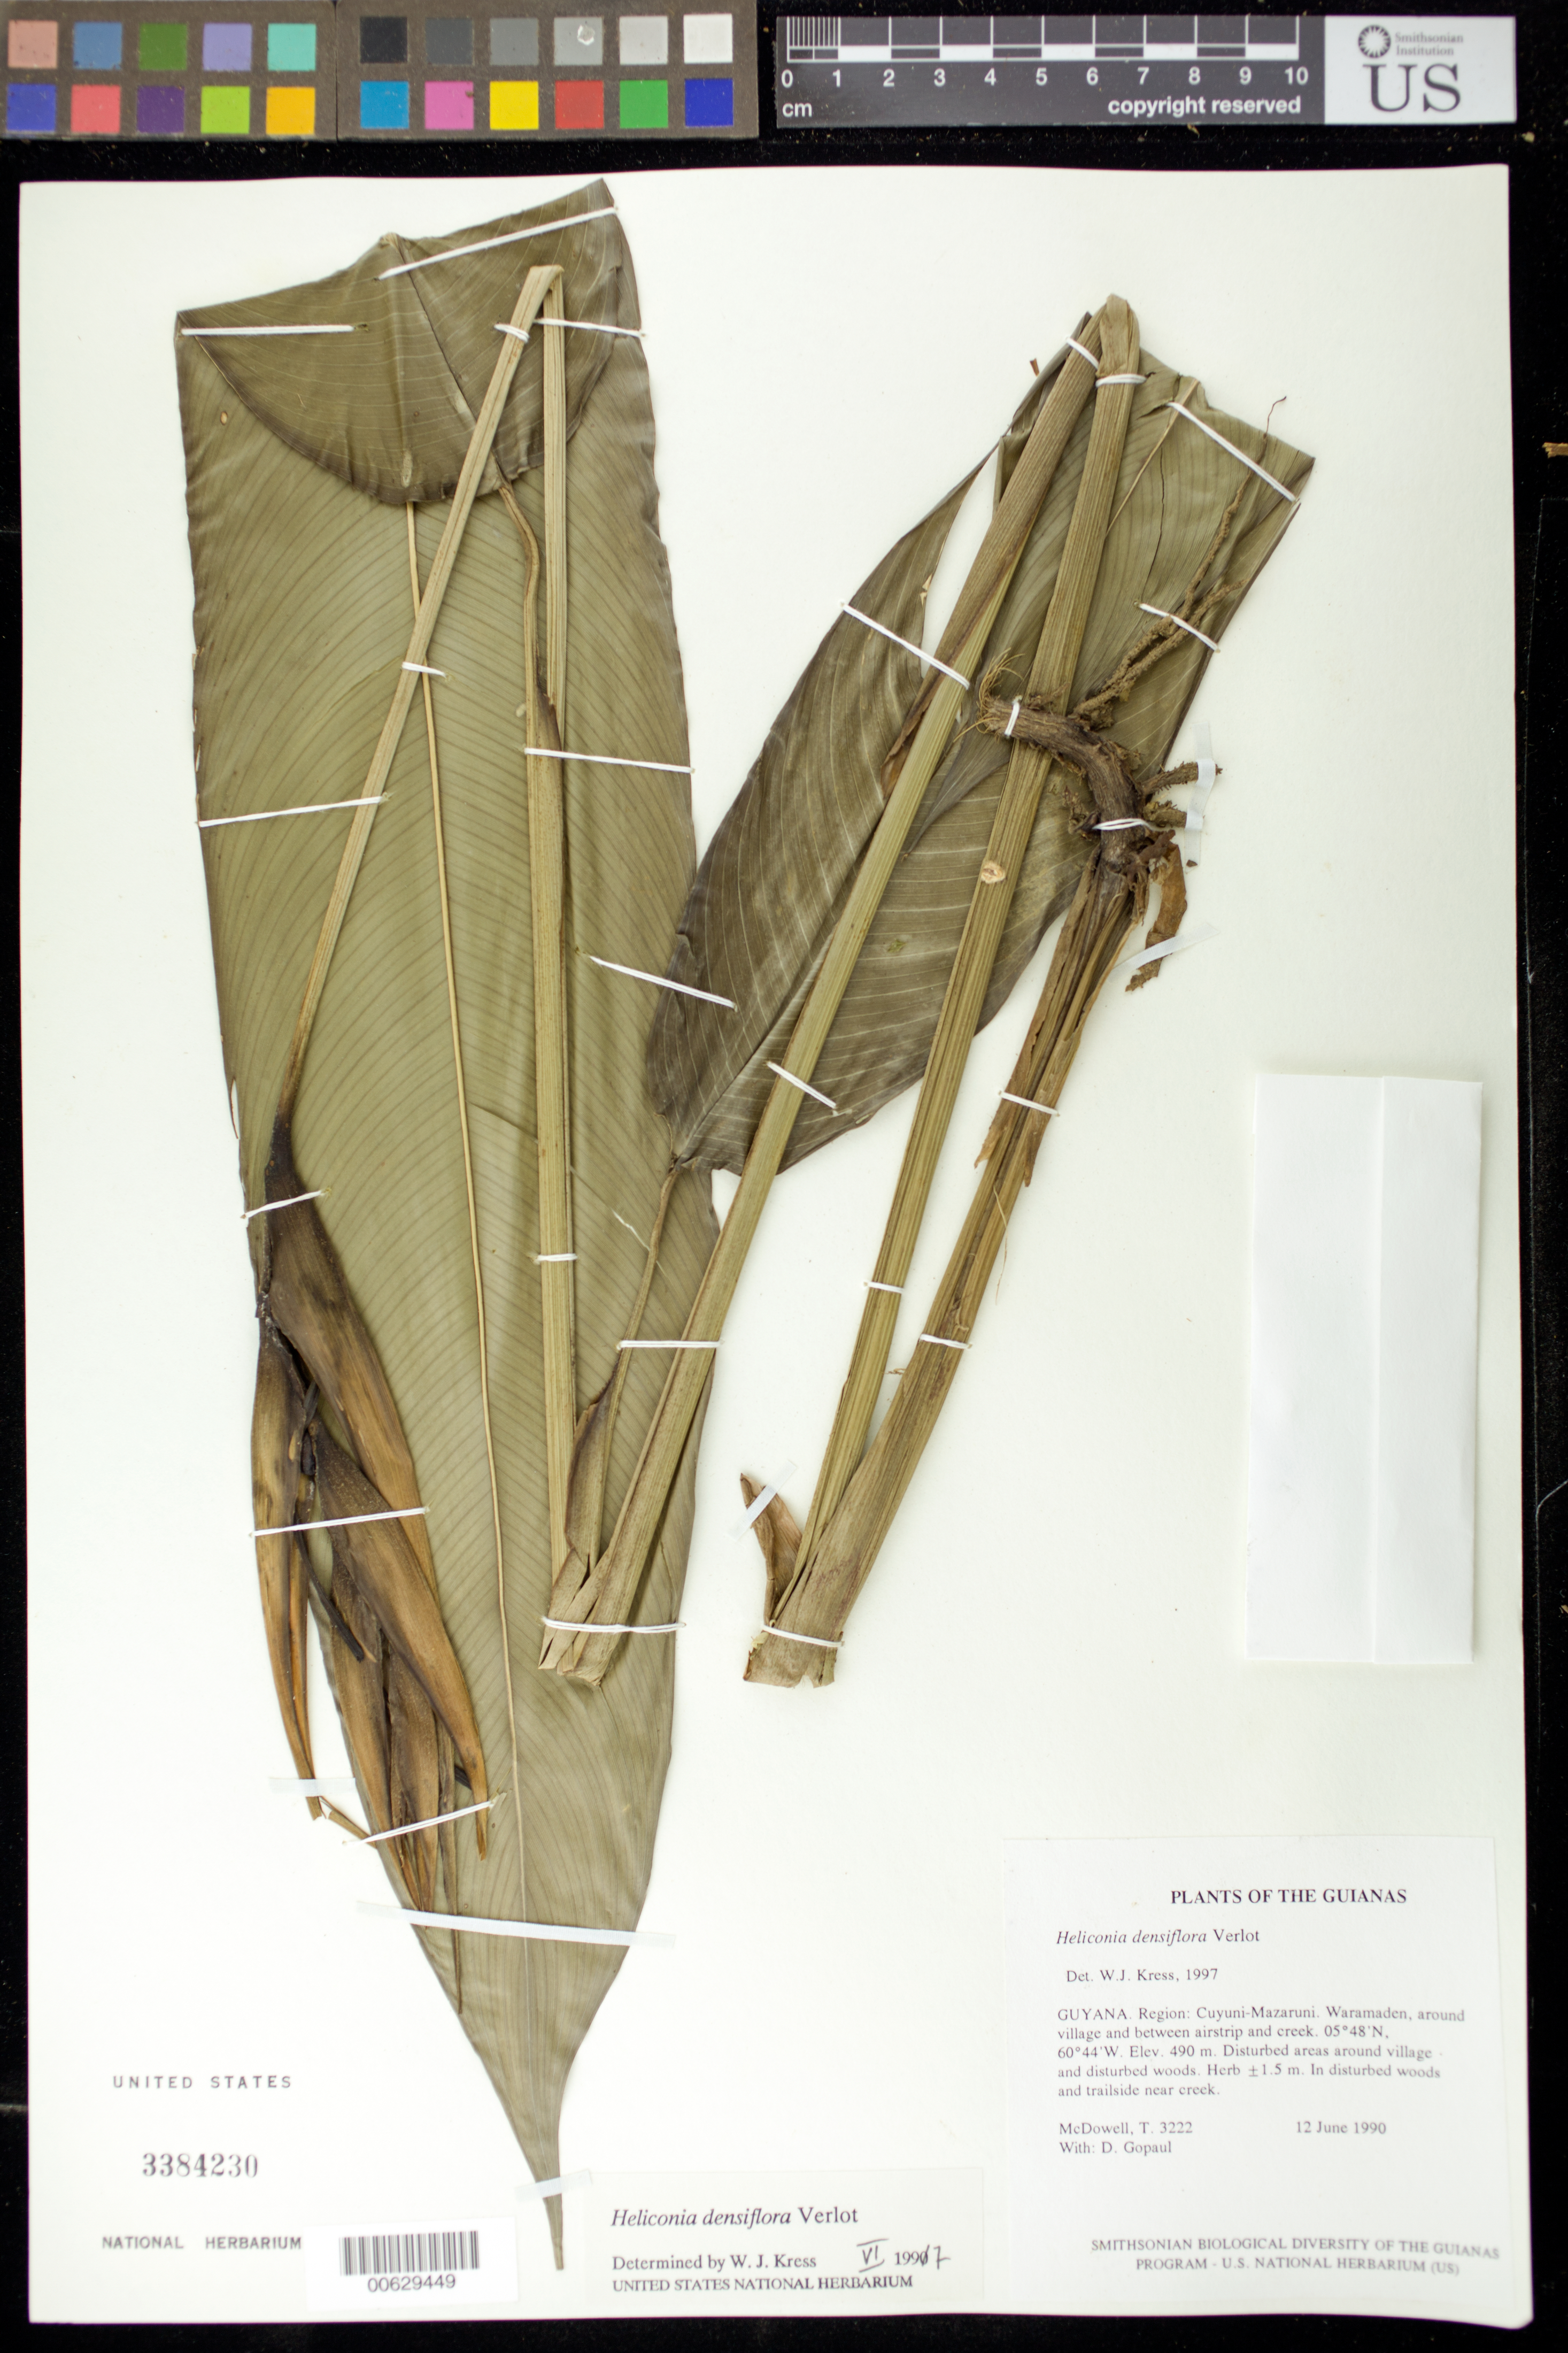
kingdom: Plantae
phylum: Tracheophyta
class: Liliopsida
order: Zingiberales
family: Heliconiaceae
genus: Heliconia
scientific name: Heliconia densiflora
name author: B. Verl.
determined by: Kress, W. J., (US), Smithsonian Institution - National Museum of Natural History (UNITED STATES)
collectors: T. McDowell & D. Gopaul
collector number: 3222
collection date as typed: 12 June 1990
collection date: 1990-06-12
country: Guyana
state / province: Cuyuni-Mazaruni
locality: Waramaden, around village and between airstrip and creek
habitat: Disturbed areas around village and disturbed woods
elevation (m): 490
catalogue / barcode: US 3384230